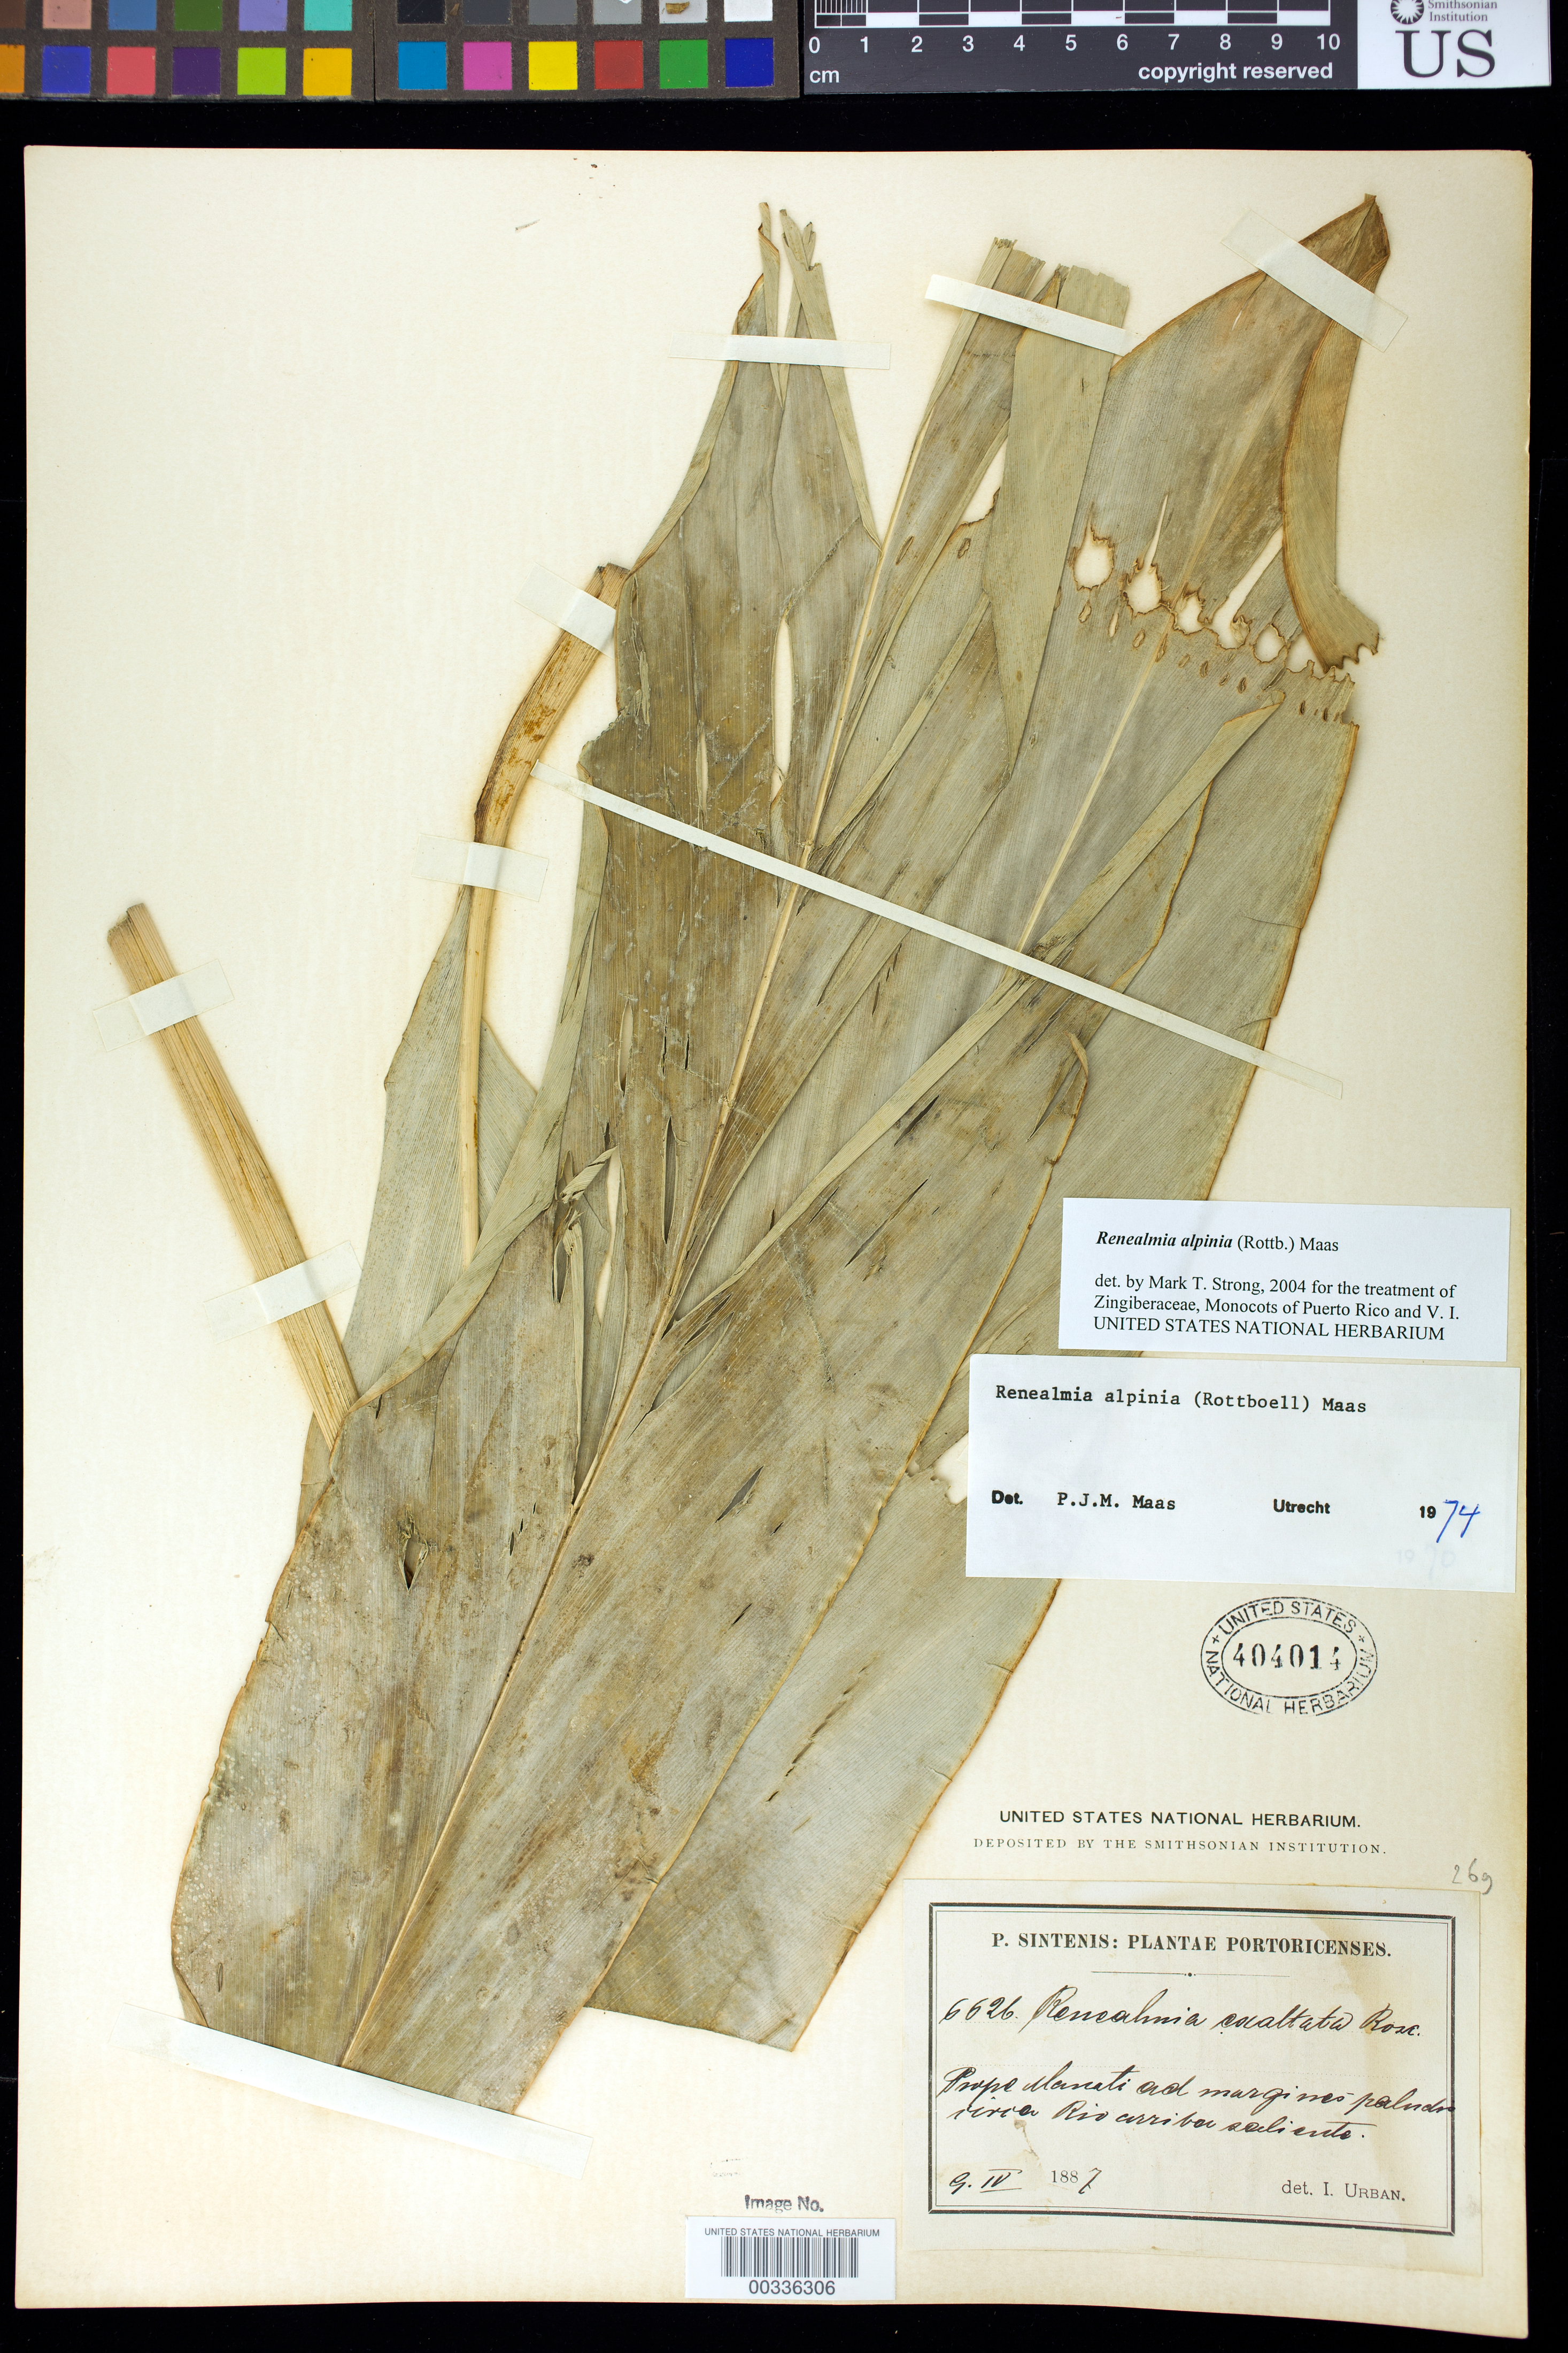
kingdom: Plantae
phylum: Tracheophyta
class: Liliopsida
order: Zingiberales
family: Zingiberaceae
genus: Renealmia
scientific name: Renealmia alpinia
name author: (Rottb.) Maas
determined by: Maas, Paul J. M.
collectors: P. Sintenis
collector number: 6626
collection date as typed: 09 Apr 1887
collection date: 1887-04-09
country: Puerto Rico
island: Greater Antilles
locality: Prope Manati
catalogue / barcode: US 404014